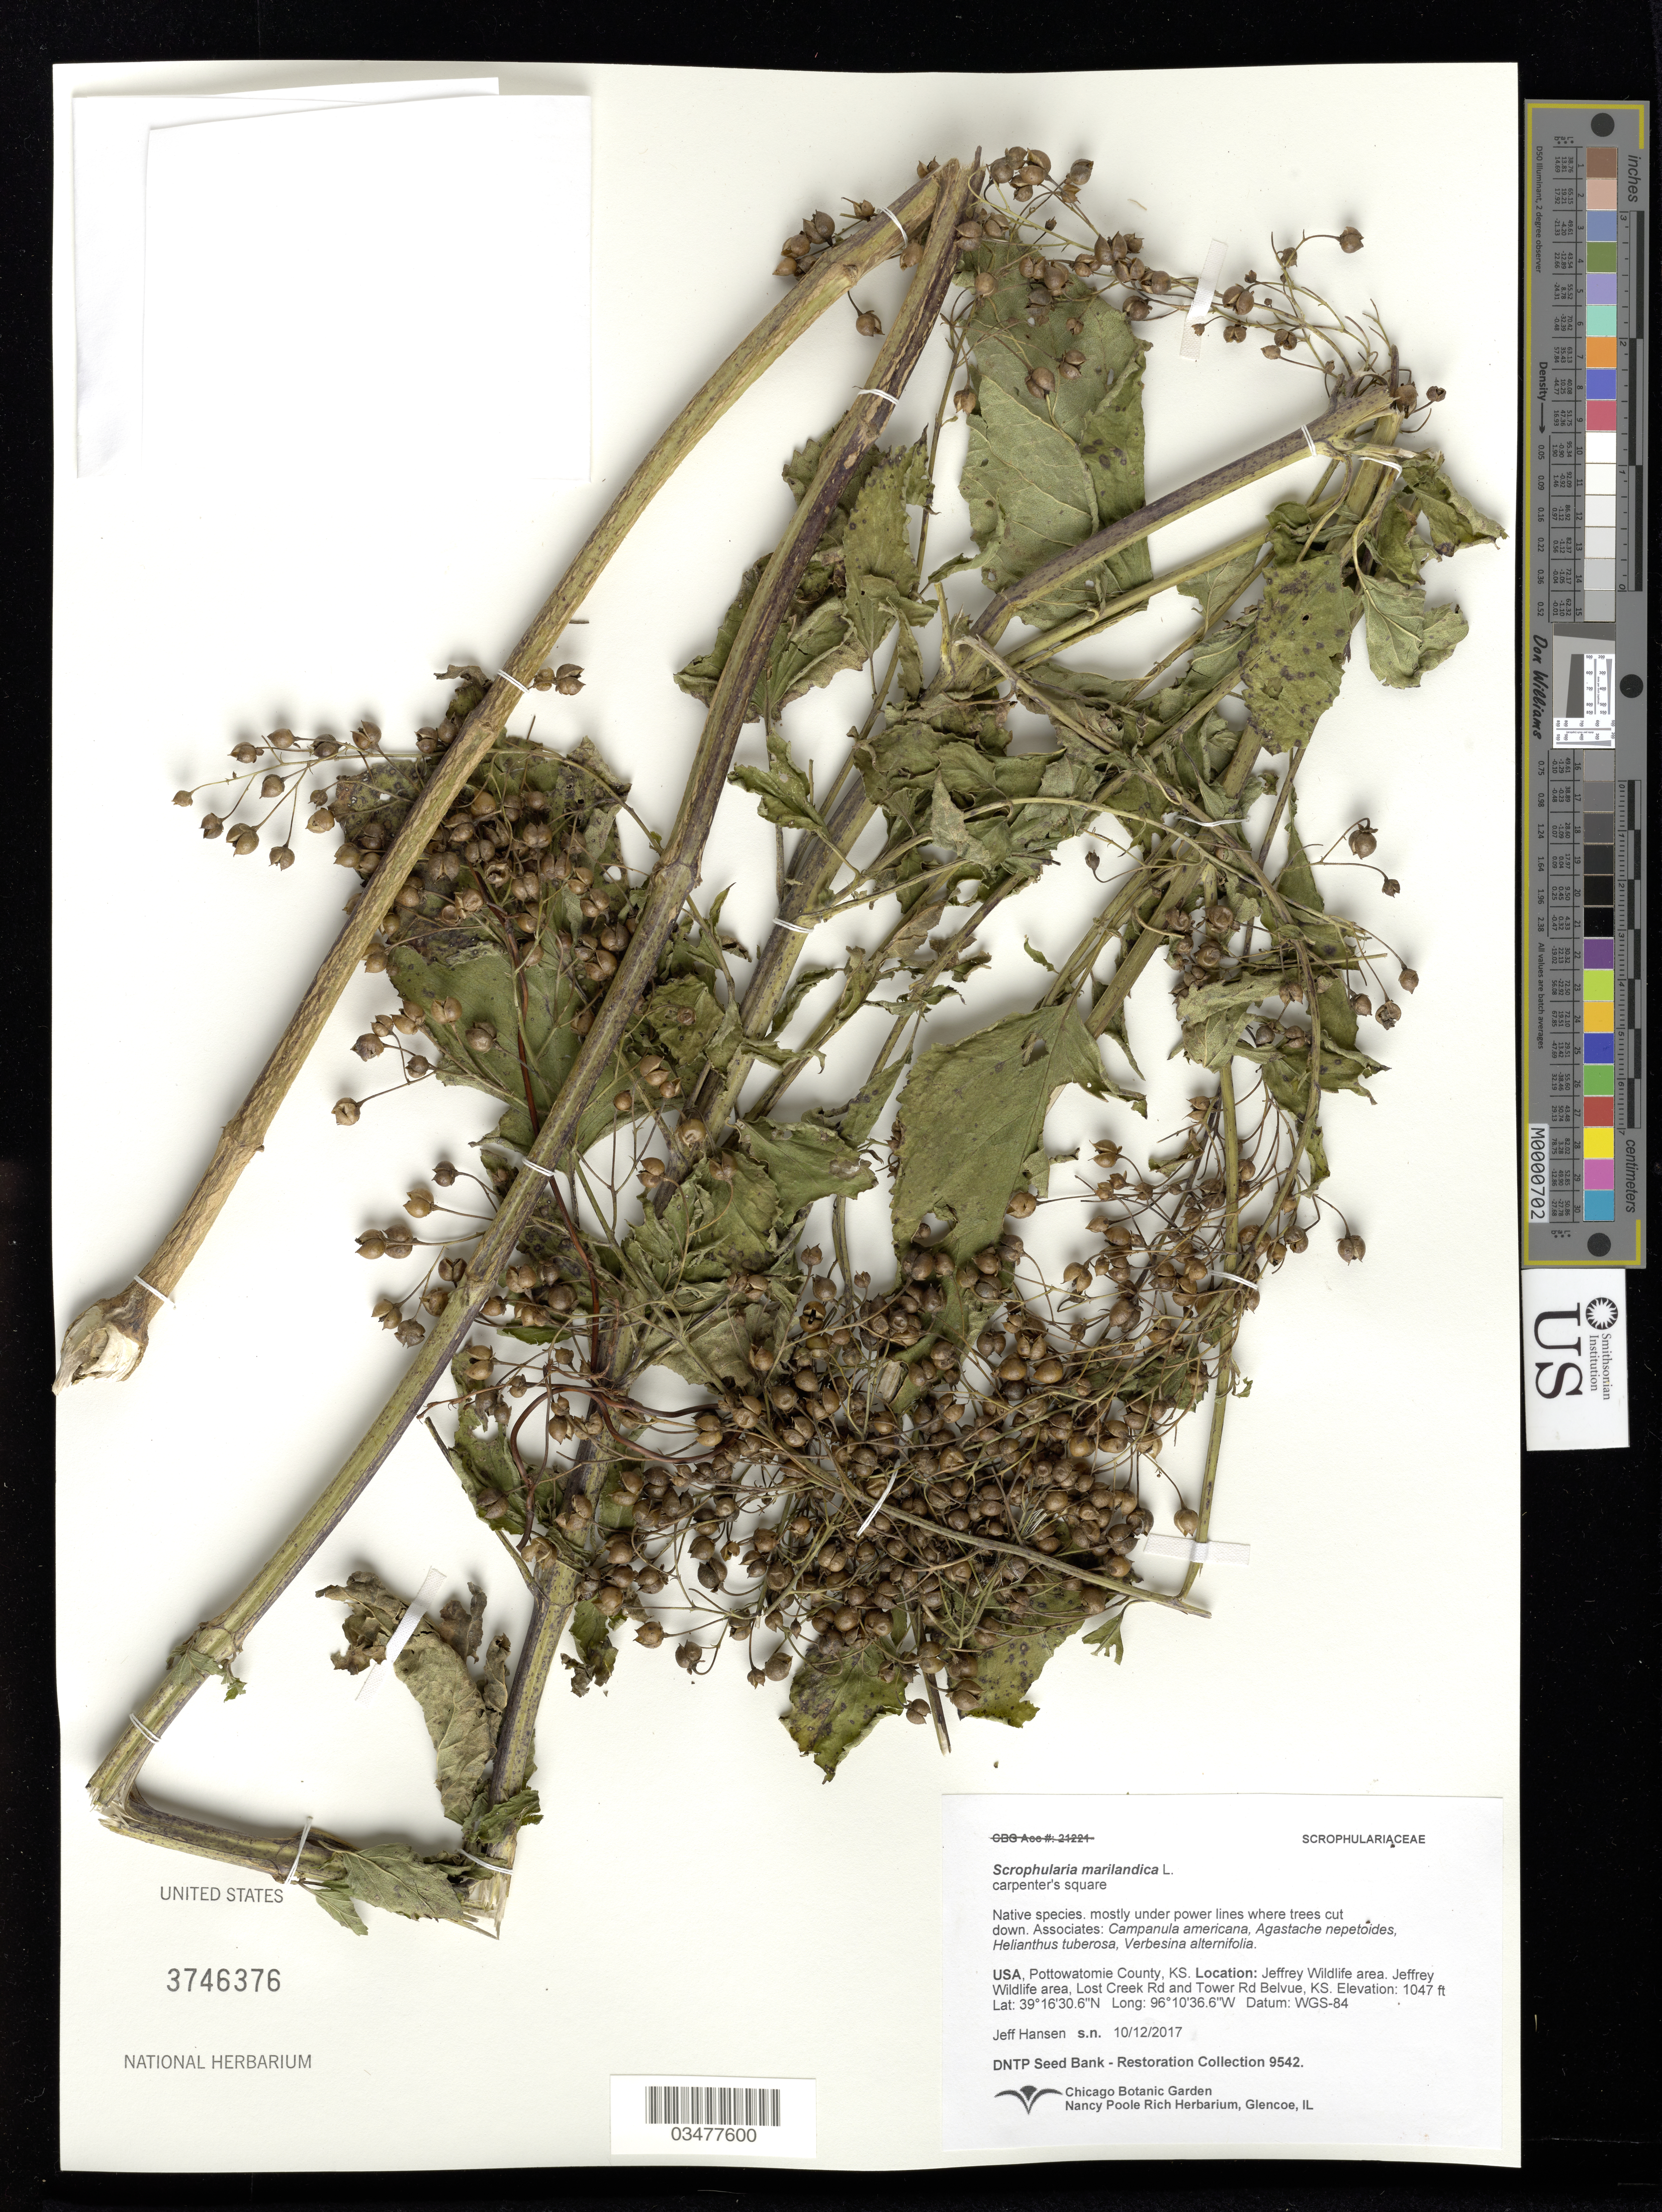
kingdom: Plantae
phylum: Tracheophyta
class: Magnoliopsida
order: Lamiales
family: Scrophulariaceae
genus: Scrophularia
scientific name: Scrophularia marilandica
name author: L.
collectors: J. Hansen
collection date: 2017-10-12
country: United States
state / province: Kansas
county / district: Pottawatomie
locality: Jeffrey Wildlife Area, Lost Creek Rd and Tower Rd Belvue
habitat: Under power lines where trees cut down. With Campanula americana, Agastache nepetoides, Helianthus tuberosa, Verbesina alternifolia.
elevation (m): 319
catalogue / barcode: US 3746376